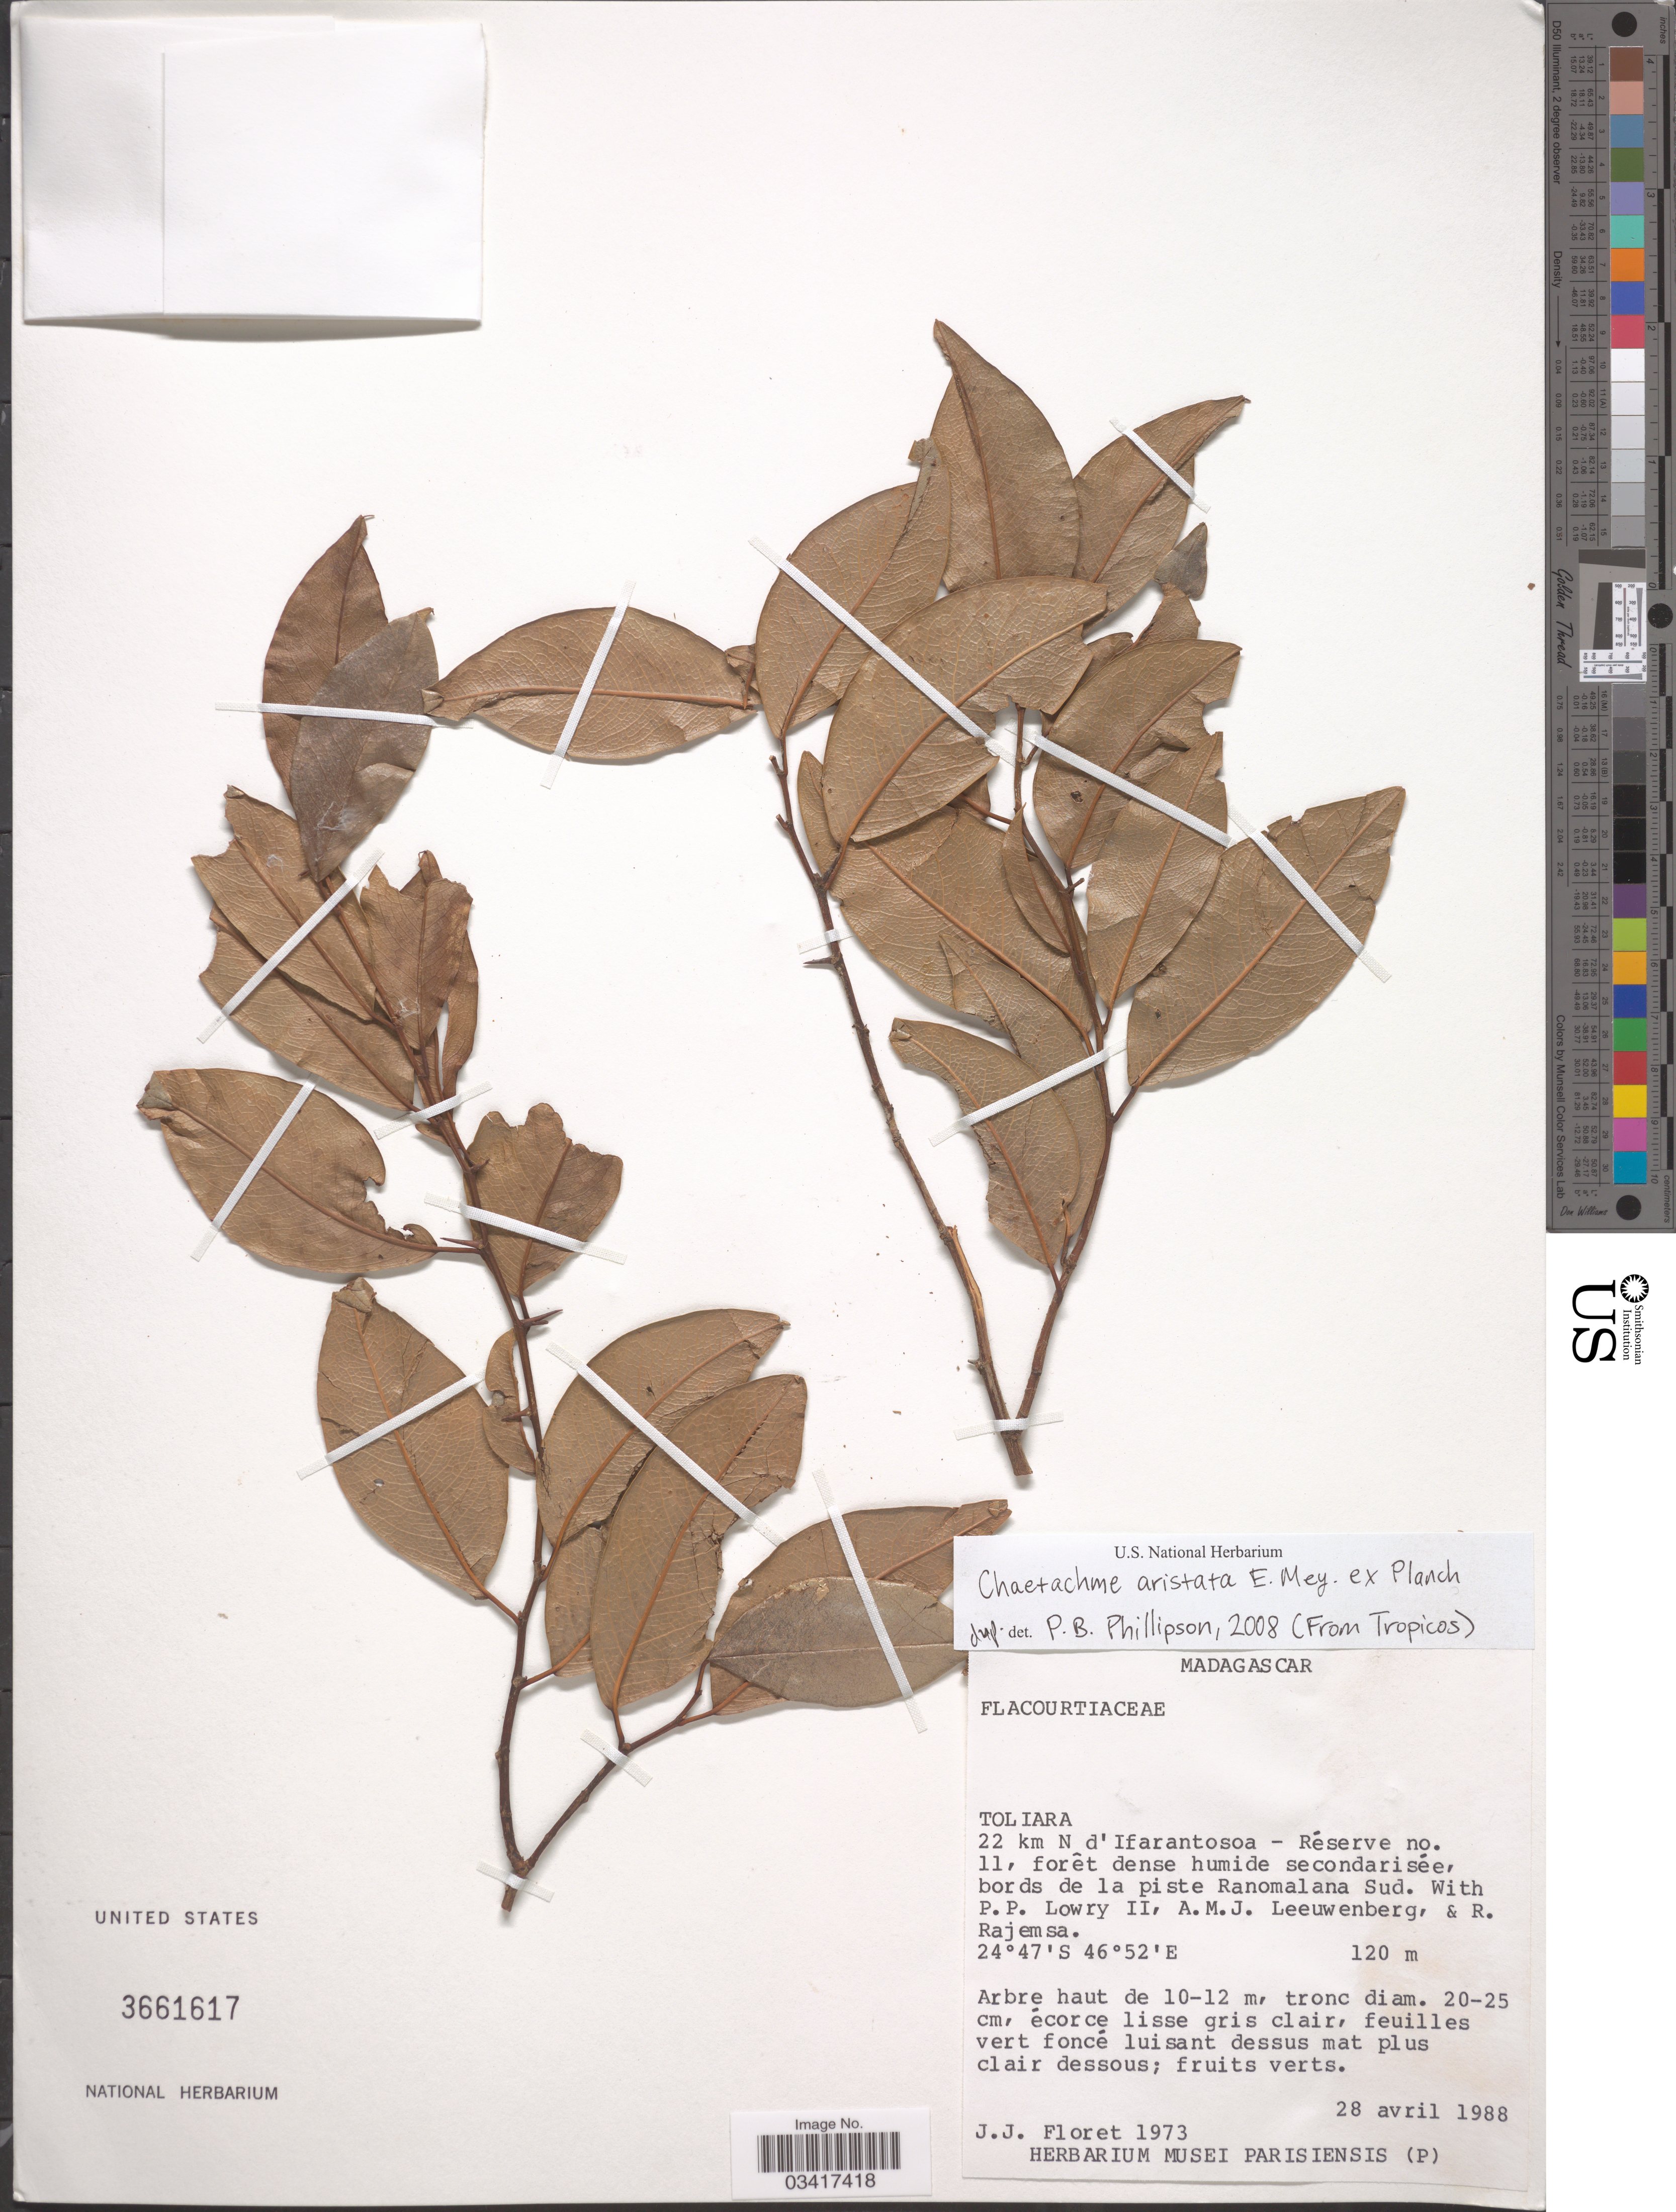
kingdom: Plantae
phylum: Tracheophyta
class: Magnoliopsida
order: Rosales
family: Cannabaceae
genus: Chaetachme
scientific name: Chaetachme aristata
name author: Planch.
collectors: J. Floret, P. P. Lowry, A. Leeuwenberg & R. Rajemsa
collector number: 1973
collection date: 1988-04-28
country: Madagascar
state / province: Anosy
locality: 22 km N d'Ifarantosoa - Réserve no. 11, forêt dense humide secondarisée, bords de la piste Ranomalana Sud.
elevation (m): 120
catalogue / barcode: US 3661617